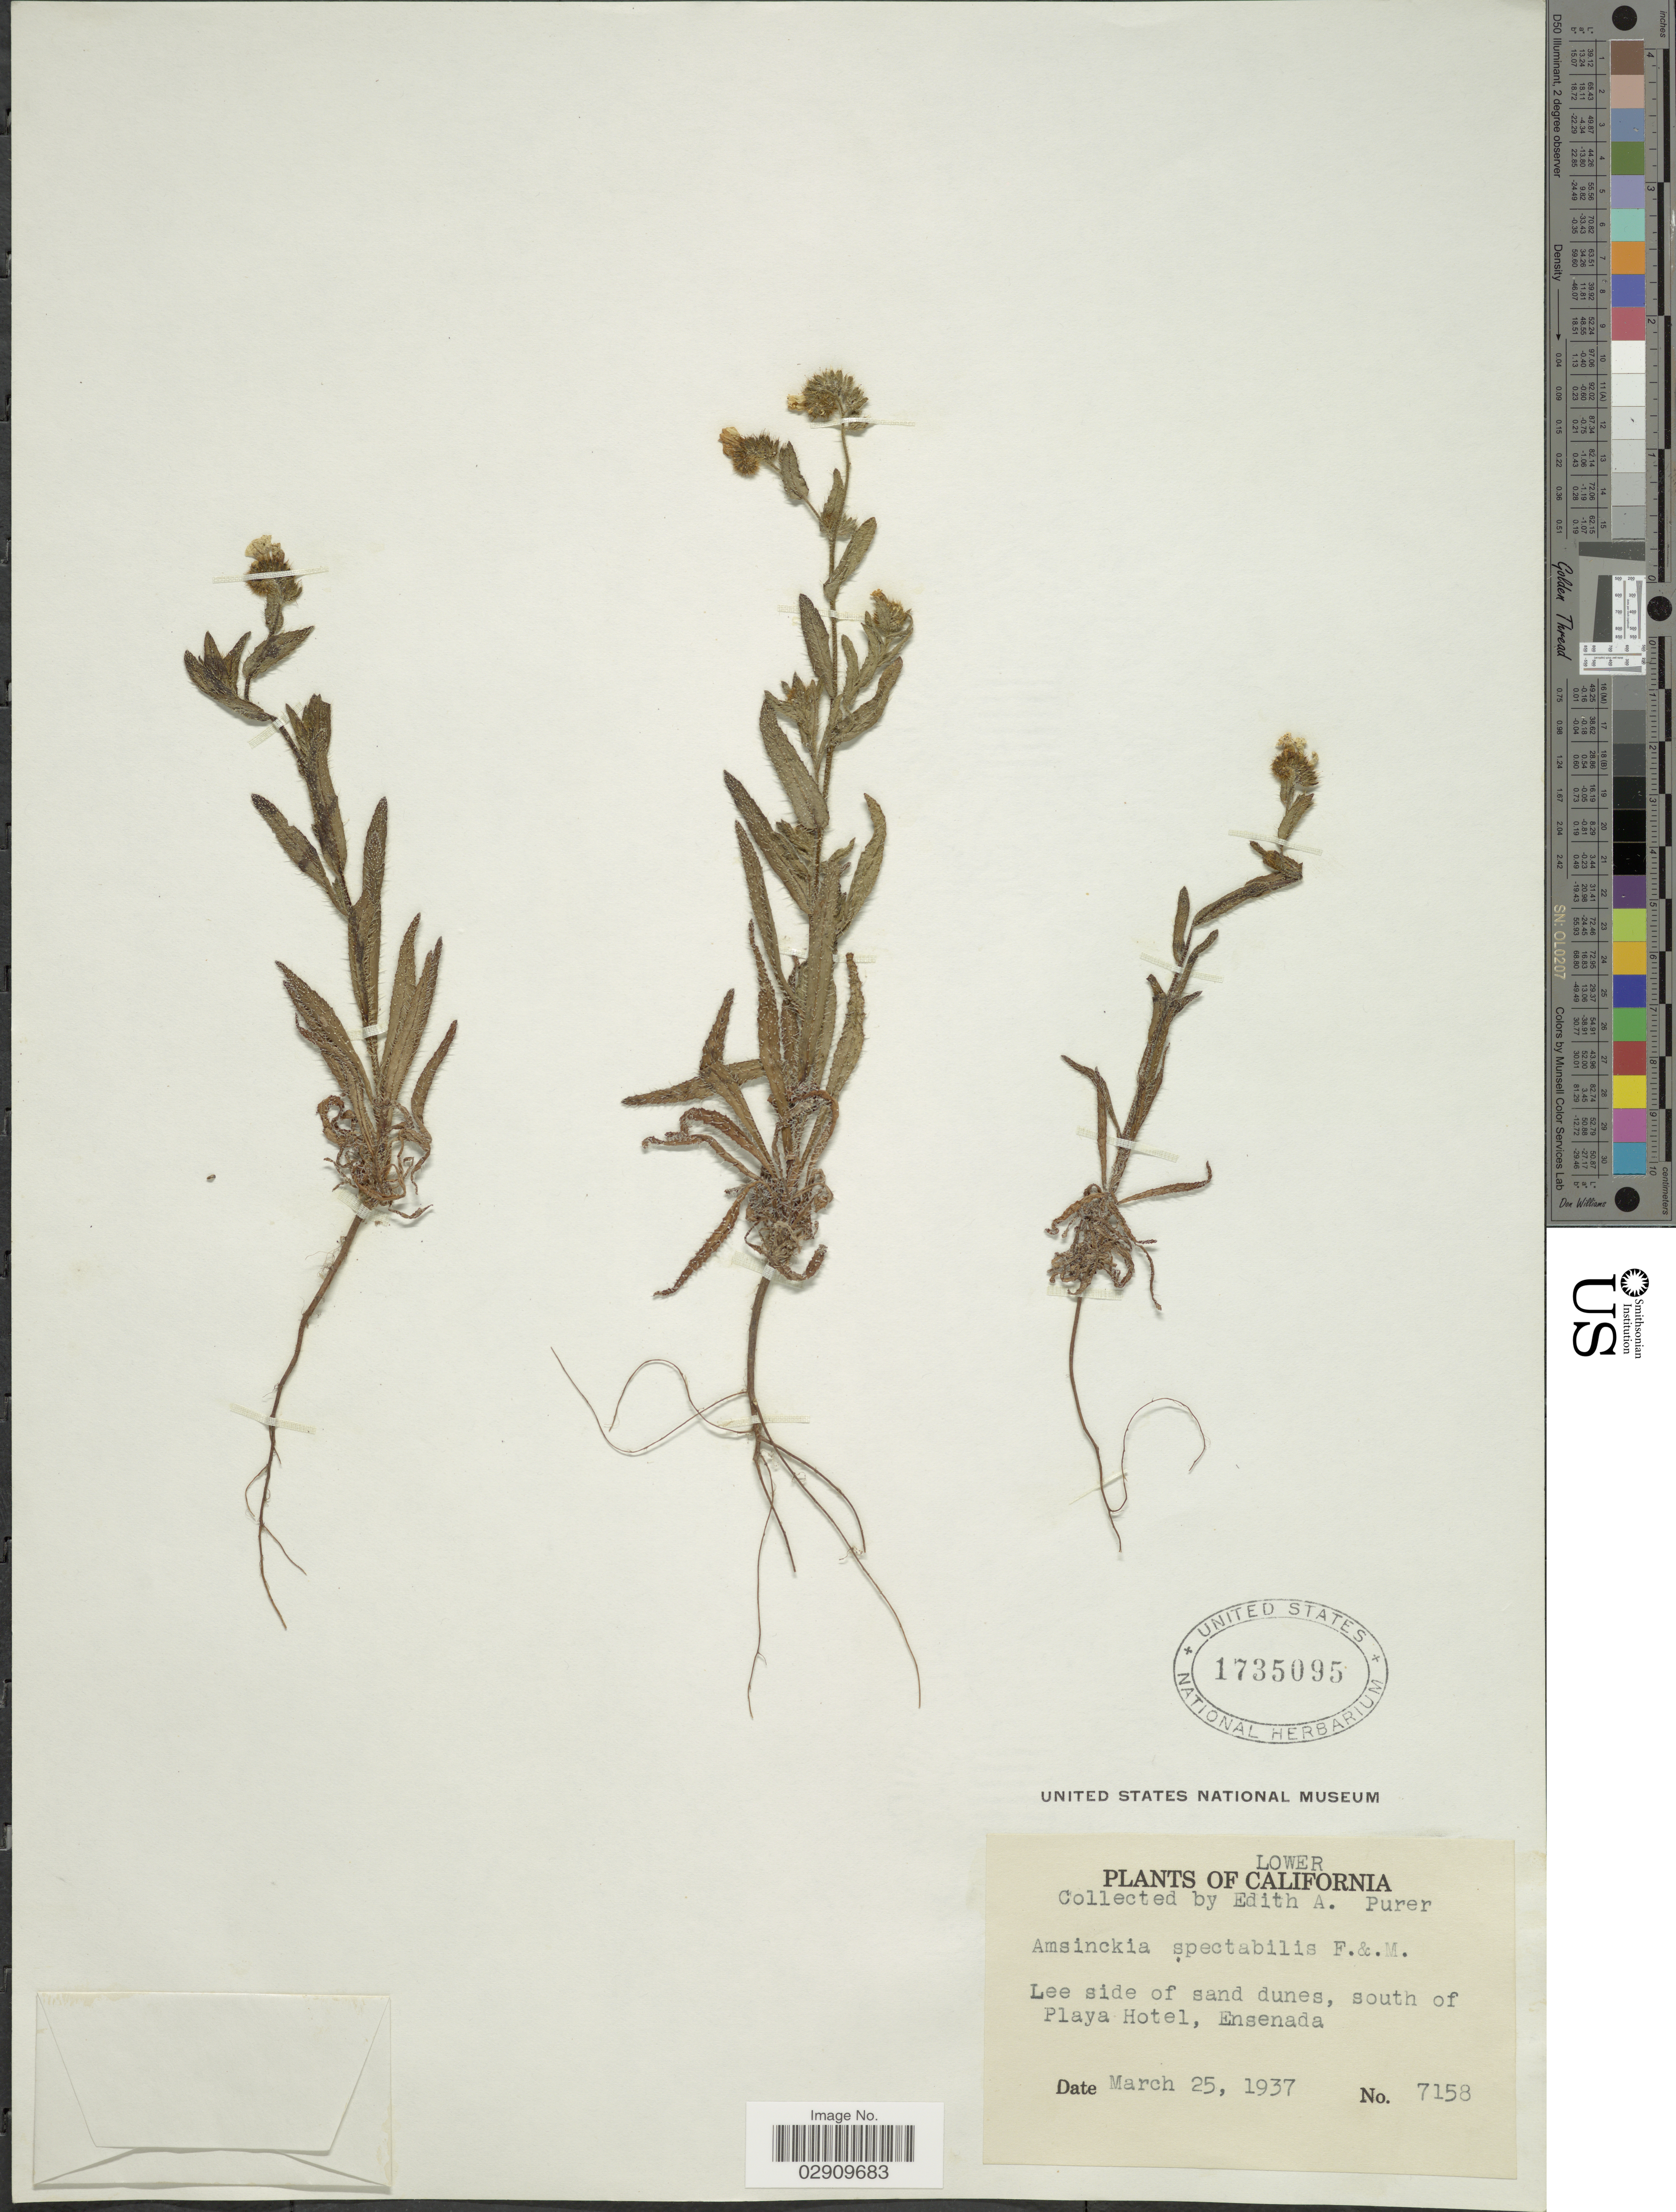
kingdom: Plantae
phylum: Tracheophyta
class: Magnoliopsida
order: Boraginales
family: Boraginaceae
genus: Amsinckia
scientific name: Amsinckia spectabilis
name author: Fisch. & C.A. Mey.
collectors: E. Purer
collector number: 7158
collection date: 1937-03-25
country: Mexico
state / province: Baja California Norte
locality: Lower California, Lee side of sand dunes, south of Playa Hotel, Ensenada.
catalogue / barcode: US 1735095